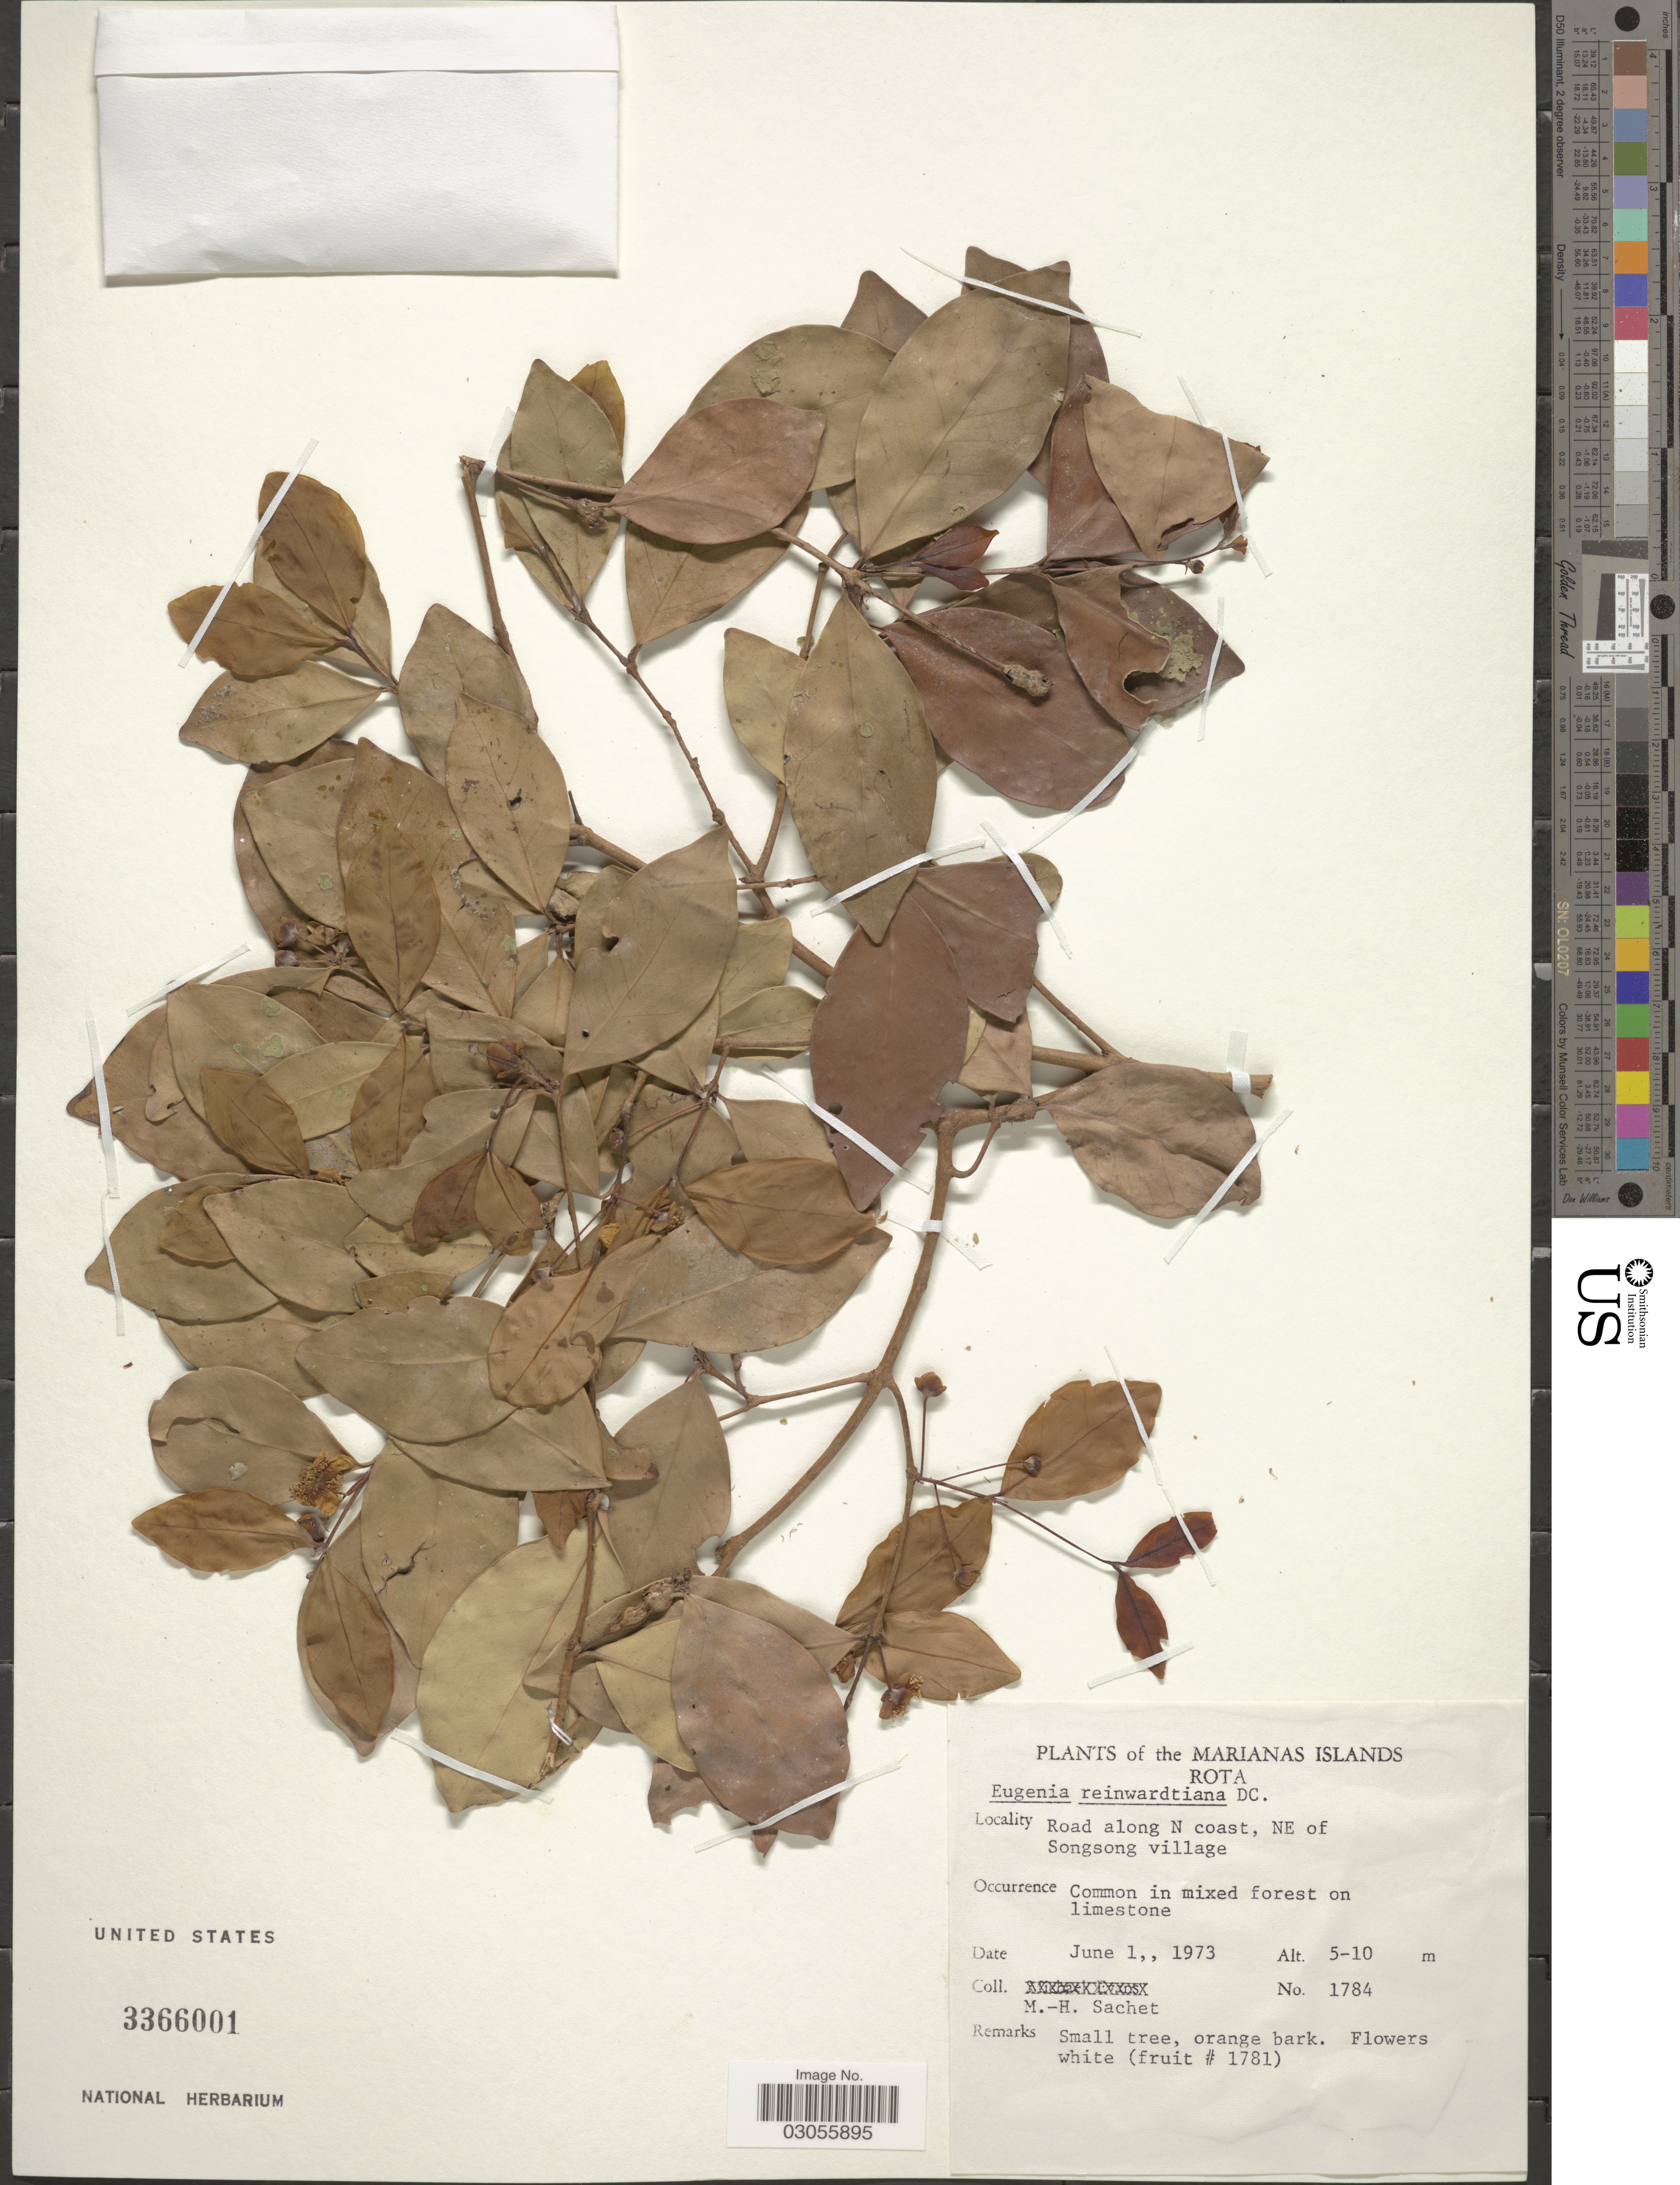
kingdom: Plantae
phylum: Tracheophyta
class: Magnoliopsida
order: Myrtales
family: Myrtaceae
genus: Eugenia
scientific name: Eugenia reinwardtiana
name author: (Blume) DC.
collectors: M.-H. Sachet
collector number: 1784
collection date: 1973-06-01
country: Northern Mariana Islands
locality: Marianas Islands. Rota. Road along N coast, NE of Songsong village.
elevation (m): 5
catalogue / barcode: US 3366001